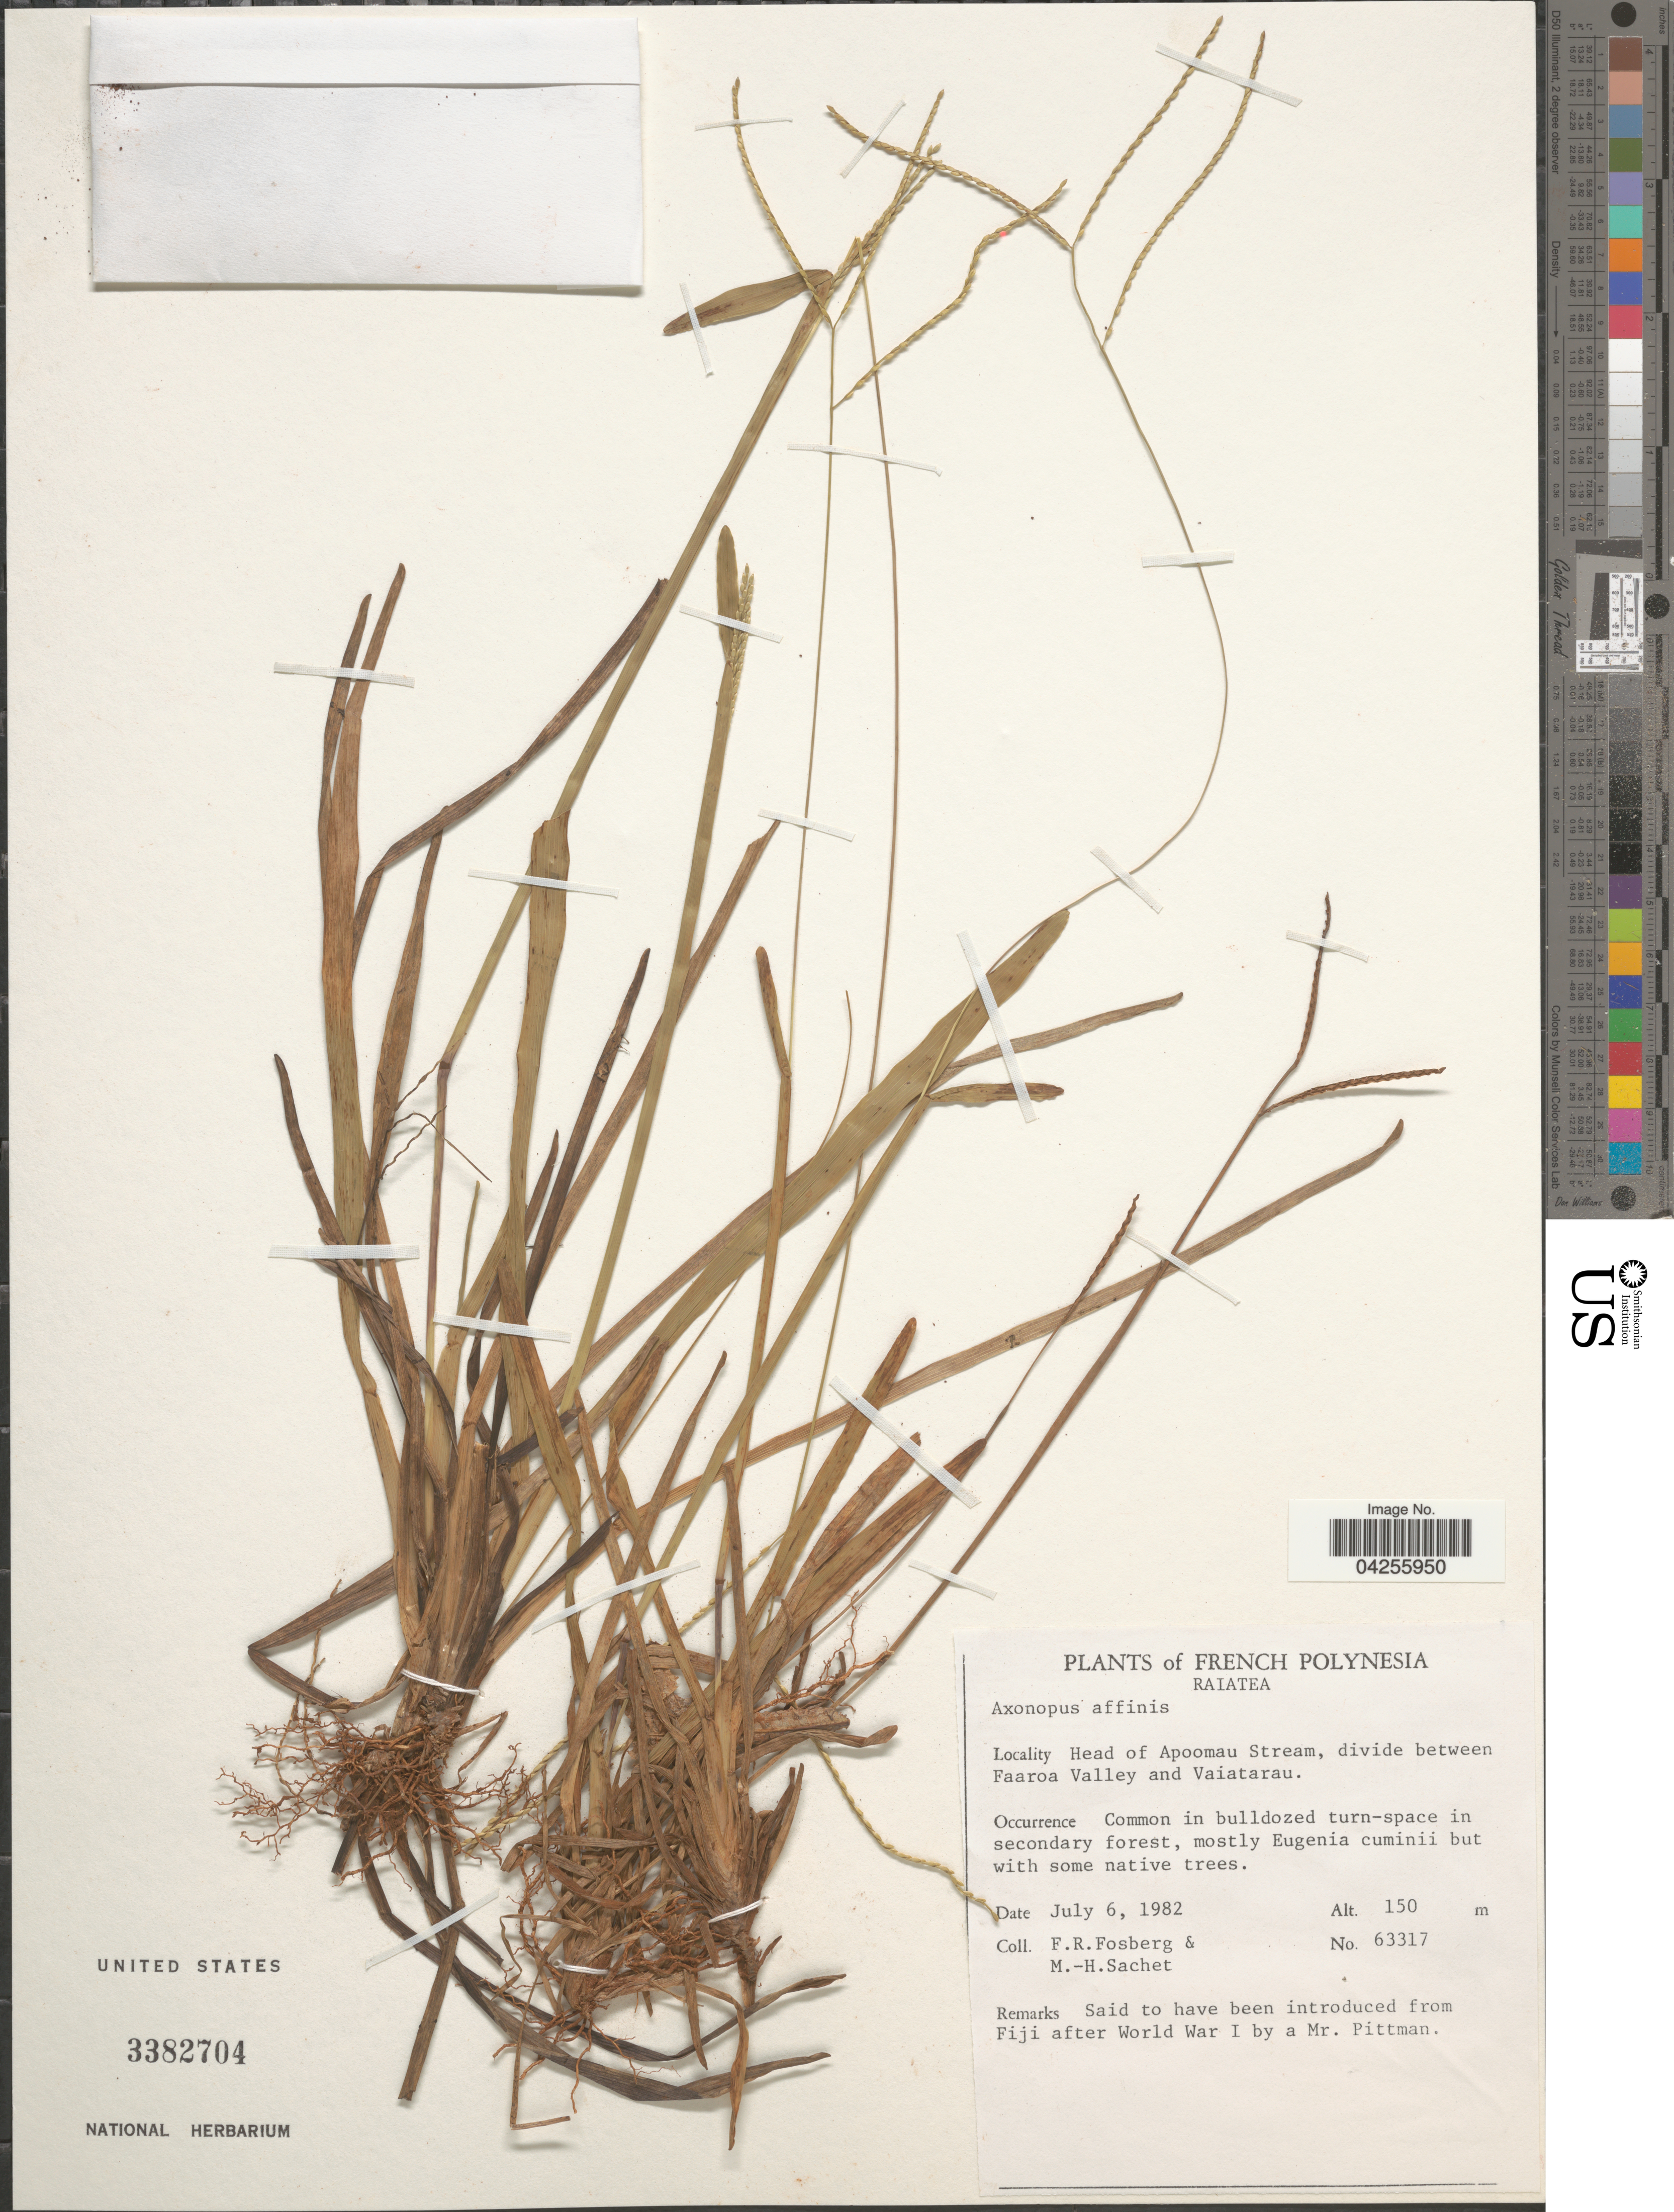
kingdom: Plantae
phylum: Tracheophyta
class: Liliopsida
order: Poales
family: Poaceae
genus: Axonopus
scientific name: Axonopus fissifolius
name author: (Raddi) Kuhlm.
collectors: F. R. Fosberg & M.-H. Sachet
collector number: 63317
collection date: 1982-07-06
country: French Polynesia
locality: Raiatea. Head of Apoomau Stream, divide between Faaroa Valley and Vaiatarau.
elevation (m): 150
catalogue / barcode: US 3382704